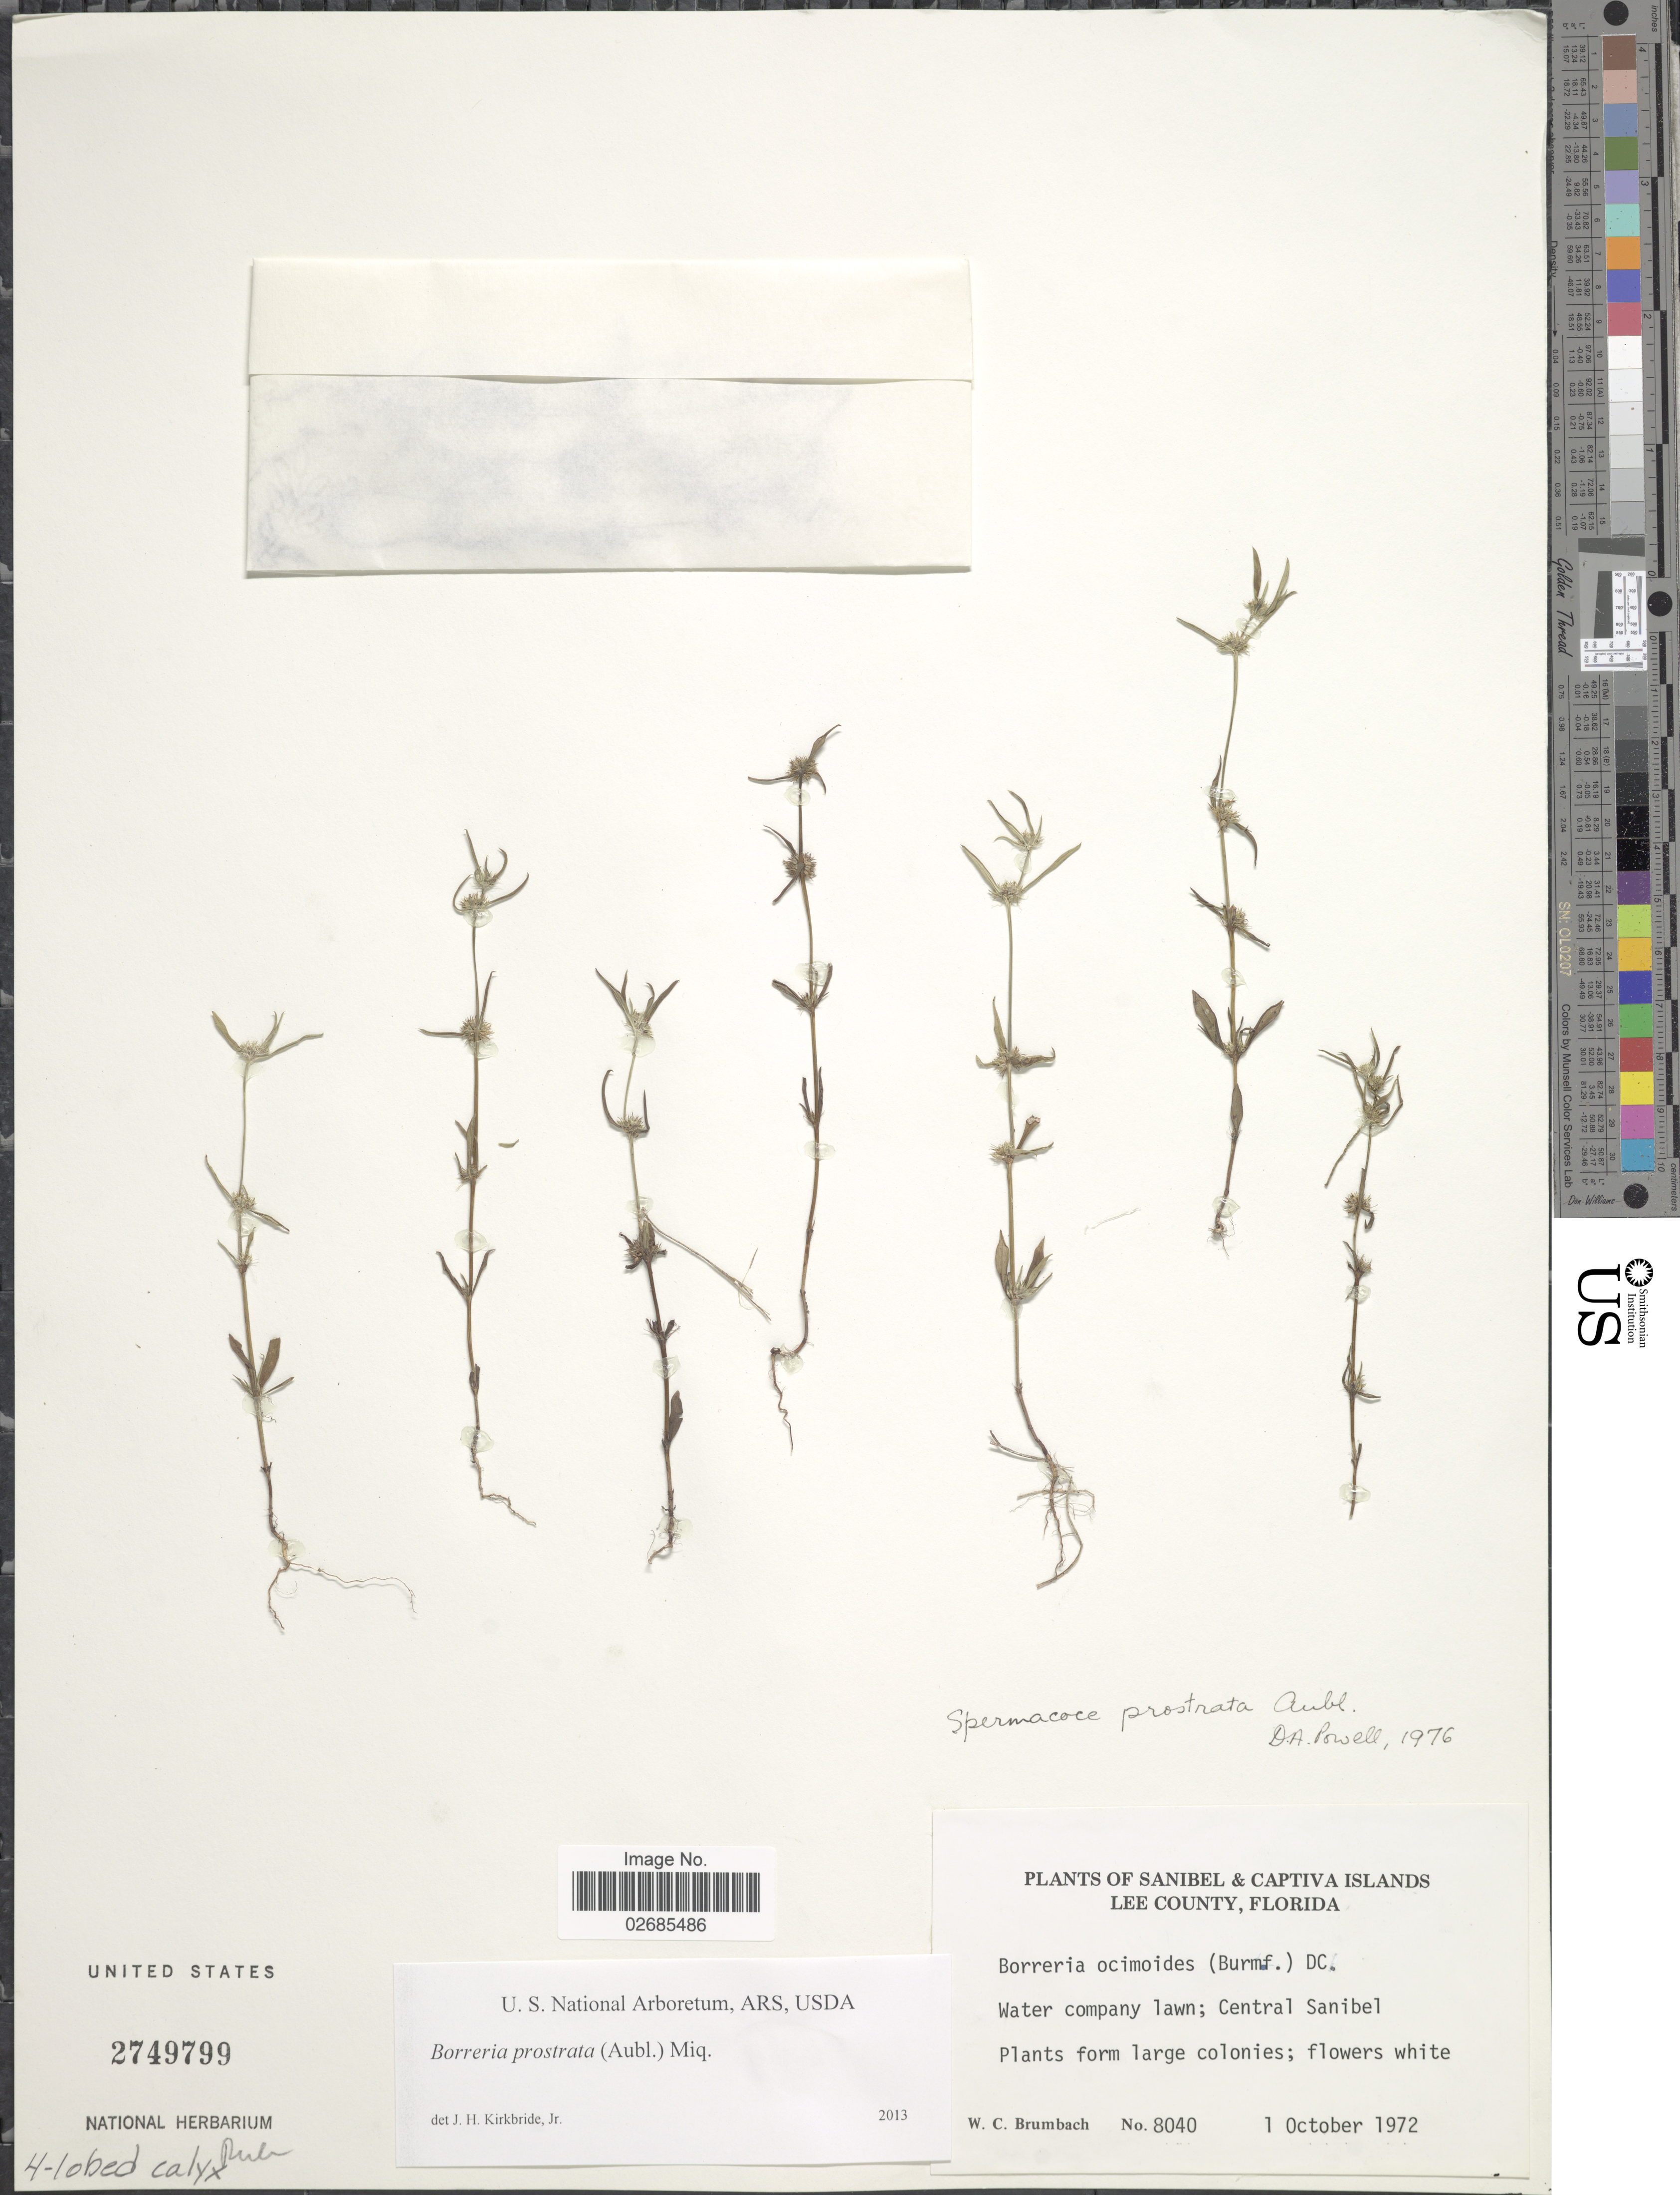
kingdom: Plantae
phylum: Tracheophyta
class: Magnoliopsida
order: Gentianales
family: Rubiaceae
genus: Borreria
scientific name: Borreria prostrata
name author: (Aubl.) Miq.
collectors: W. C. Brumbach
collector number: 8040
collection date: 1972-10-01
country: United States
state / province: Florida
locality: Sanibel & Captiva Islands. Lee County. Water company lawn; Central Sanibel.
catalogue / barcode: US 2749799